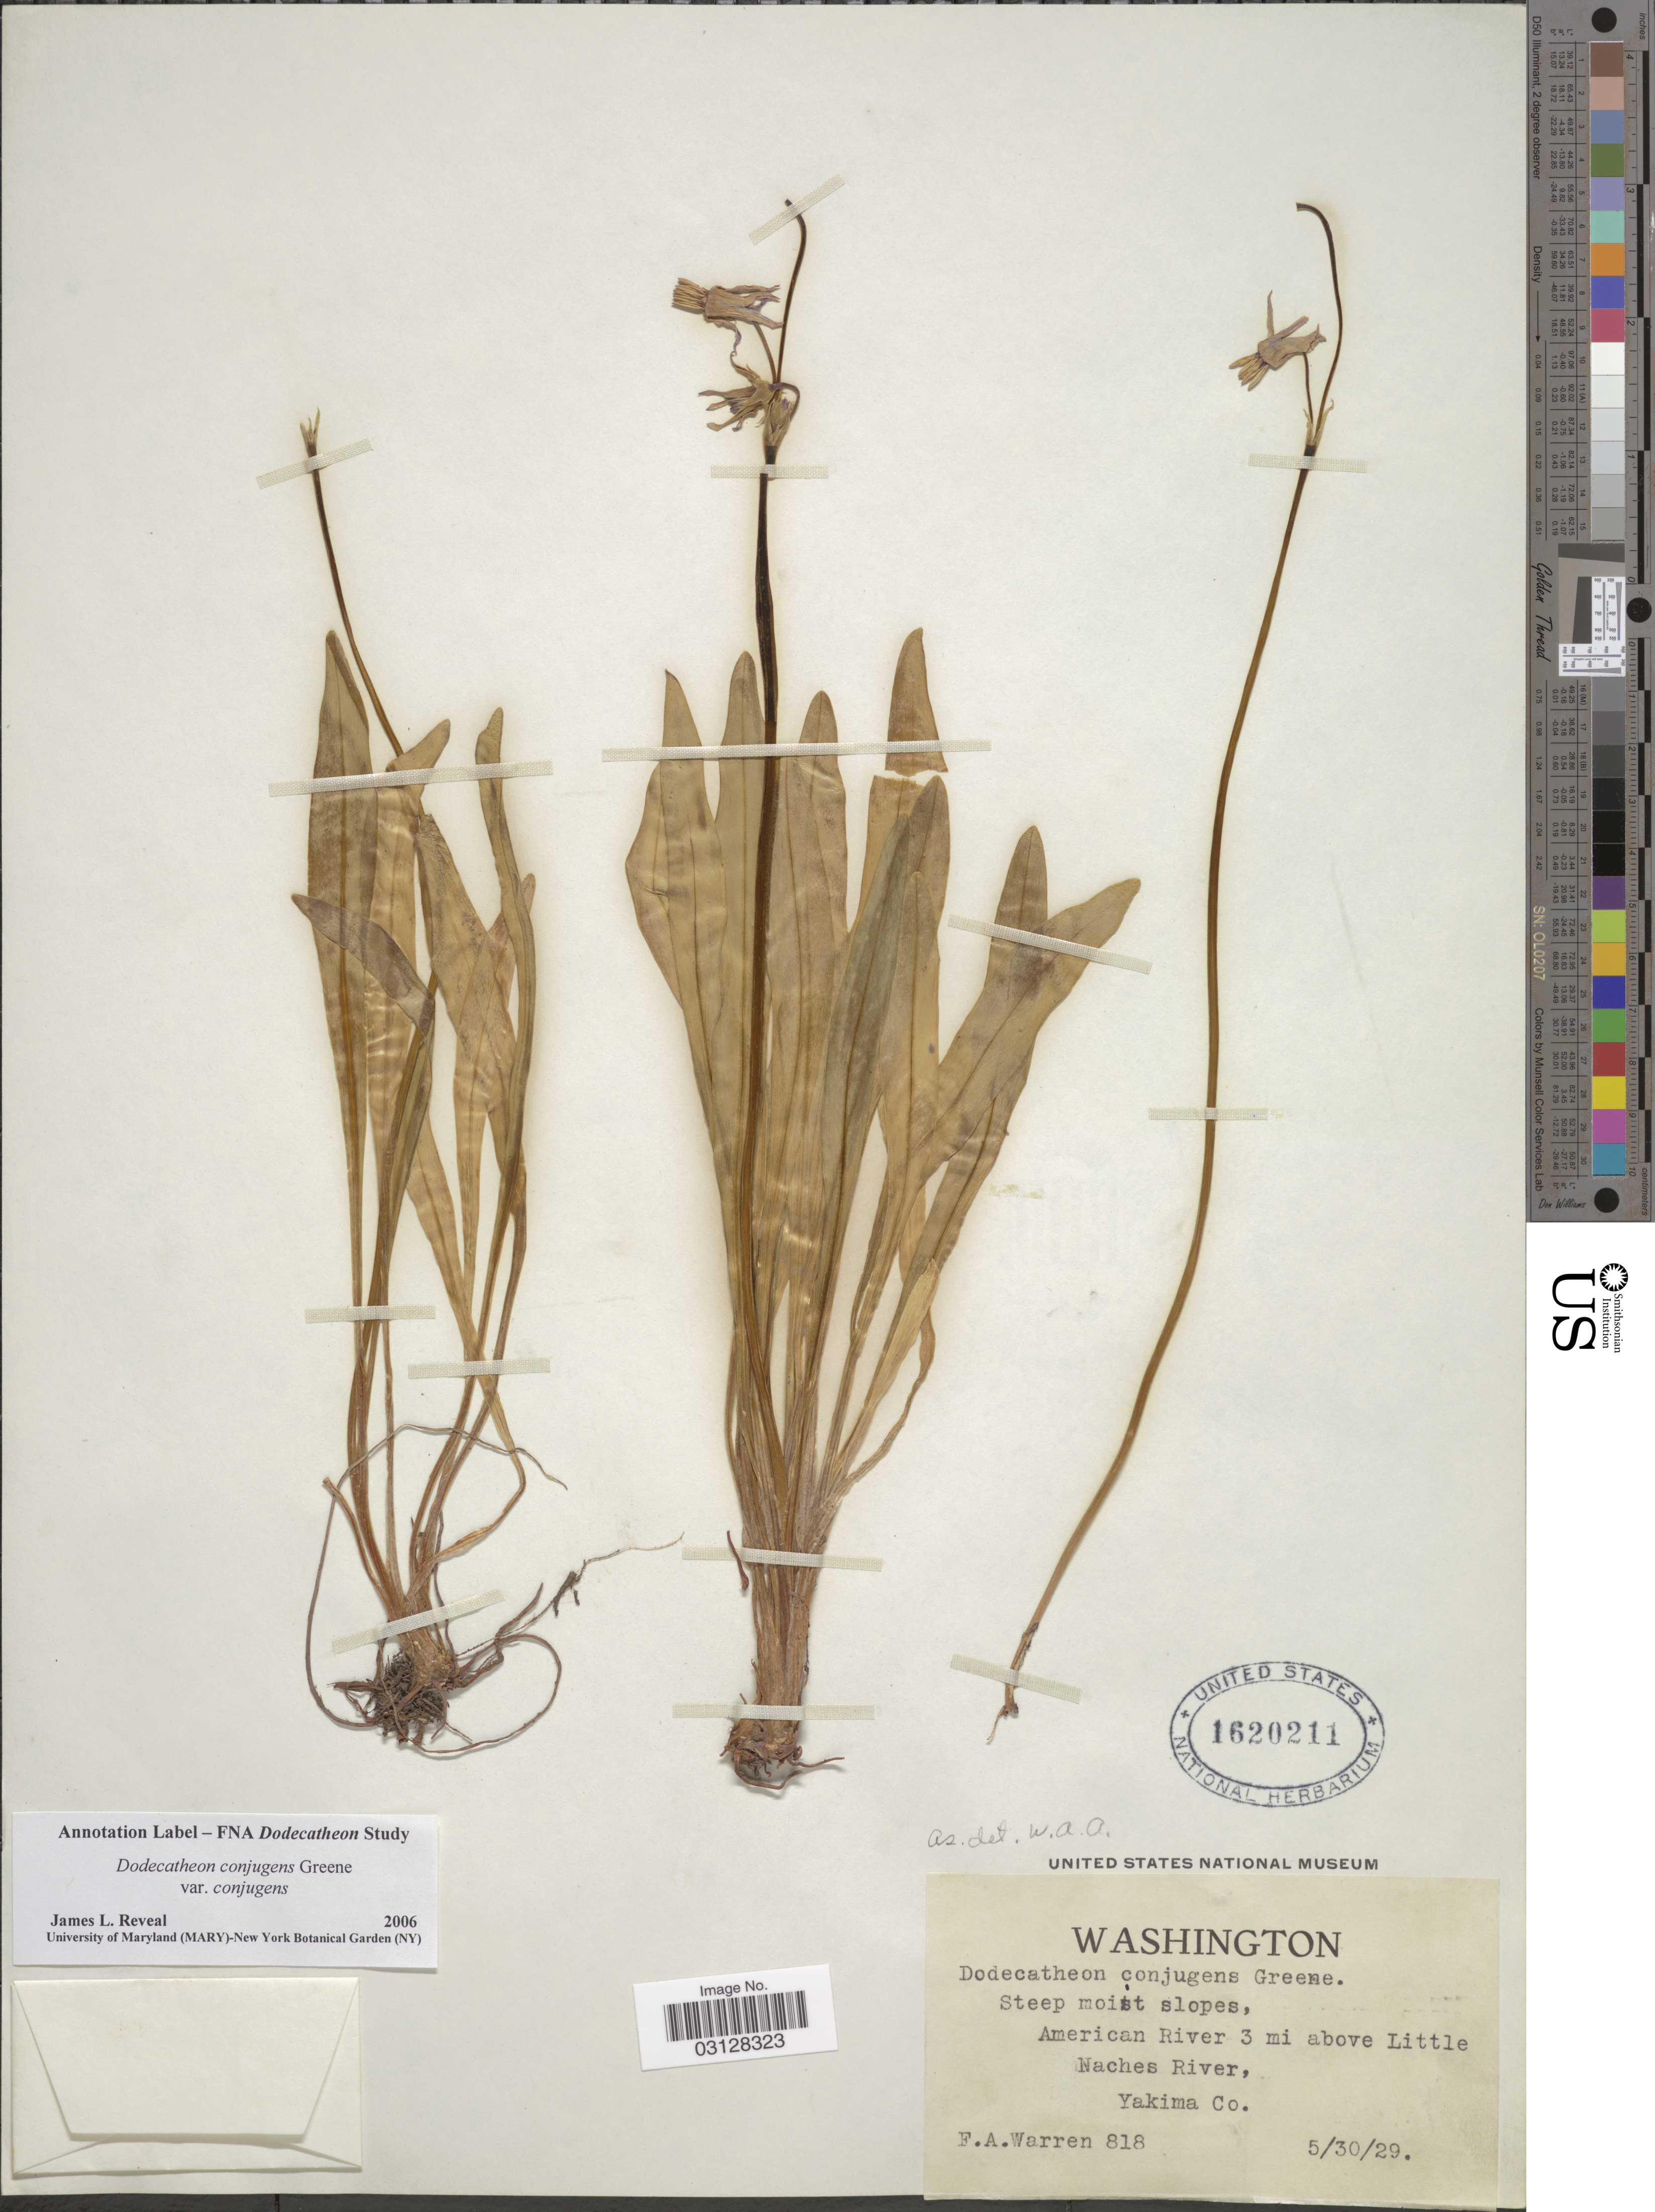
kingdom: Plantae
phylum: Tracheophyta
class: Magnoliopsida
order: Ericales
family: Primulaceae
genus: Dodecatheon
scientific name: Dodecatheon conjugens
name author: Greene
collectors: F. Warren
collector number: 818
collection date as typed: Transcribed d/m/y: 30/5/29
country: United States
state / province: Washington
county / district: Yakima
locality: Steep moist slopes, American River 3 mi above Little Naches River, Yakima Co.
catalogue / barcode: US 1620211